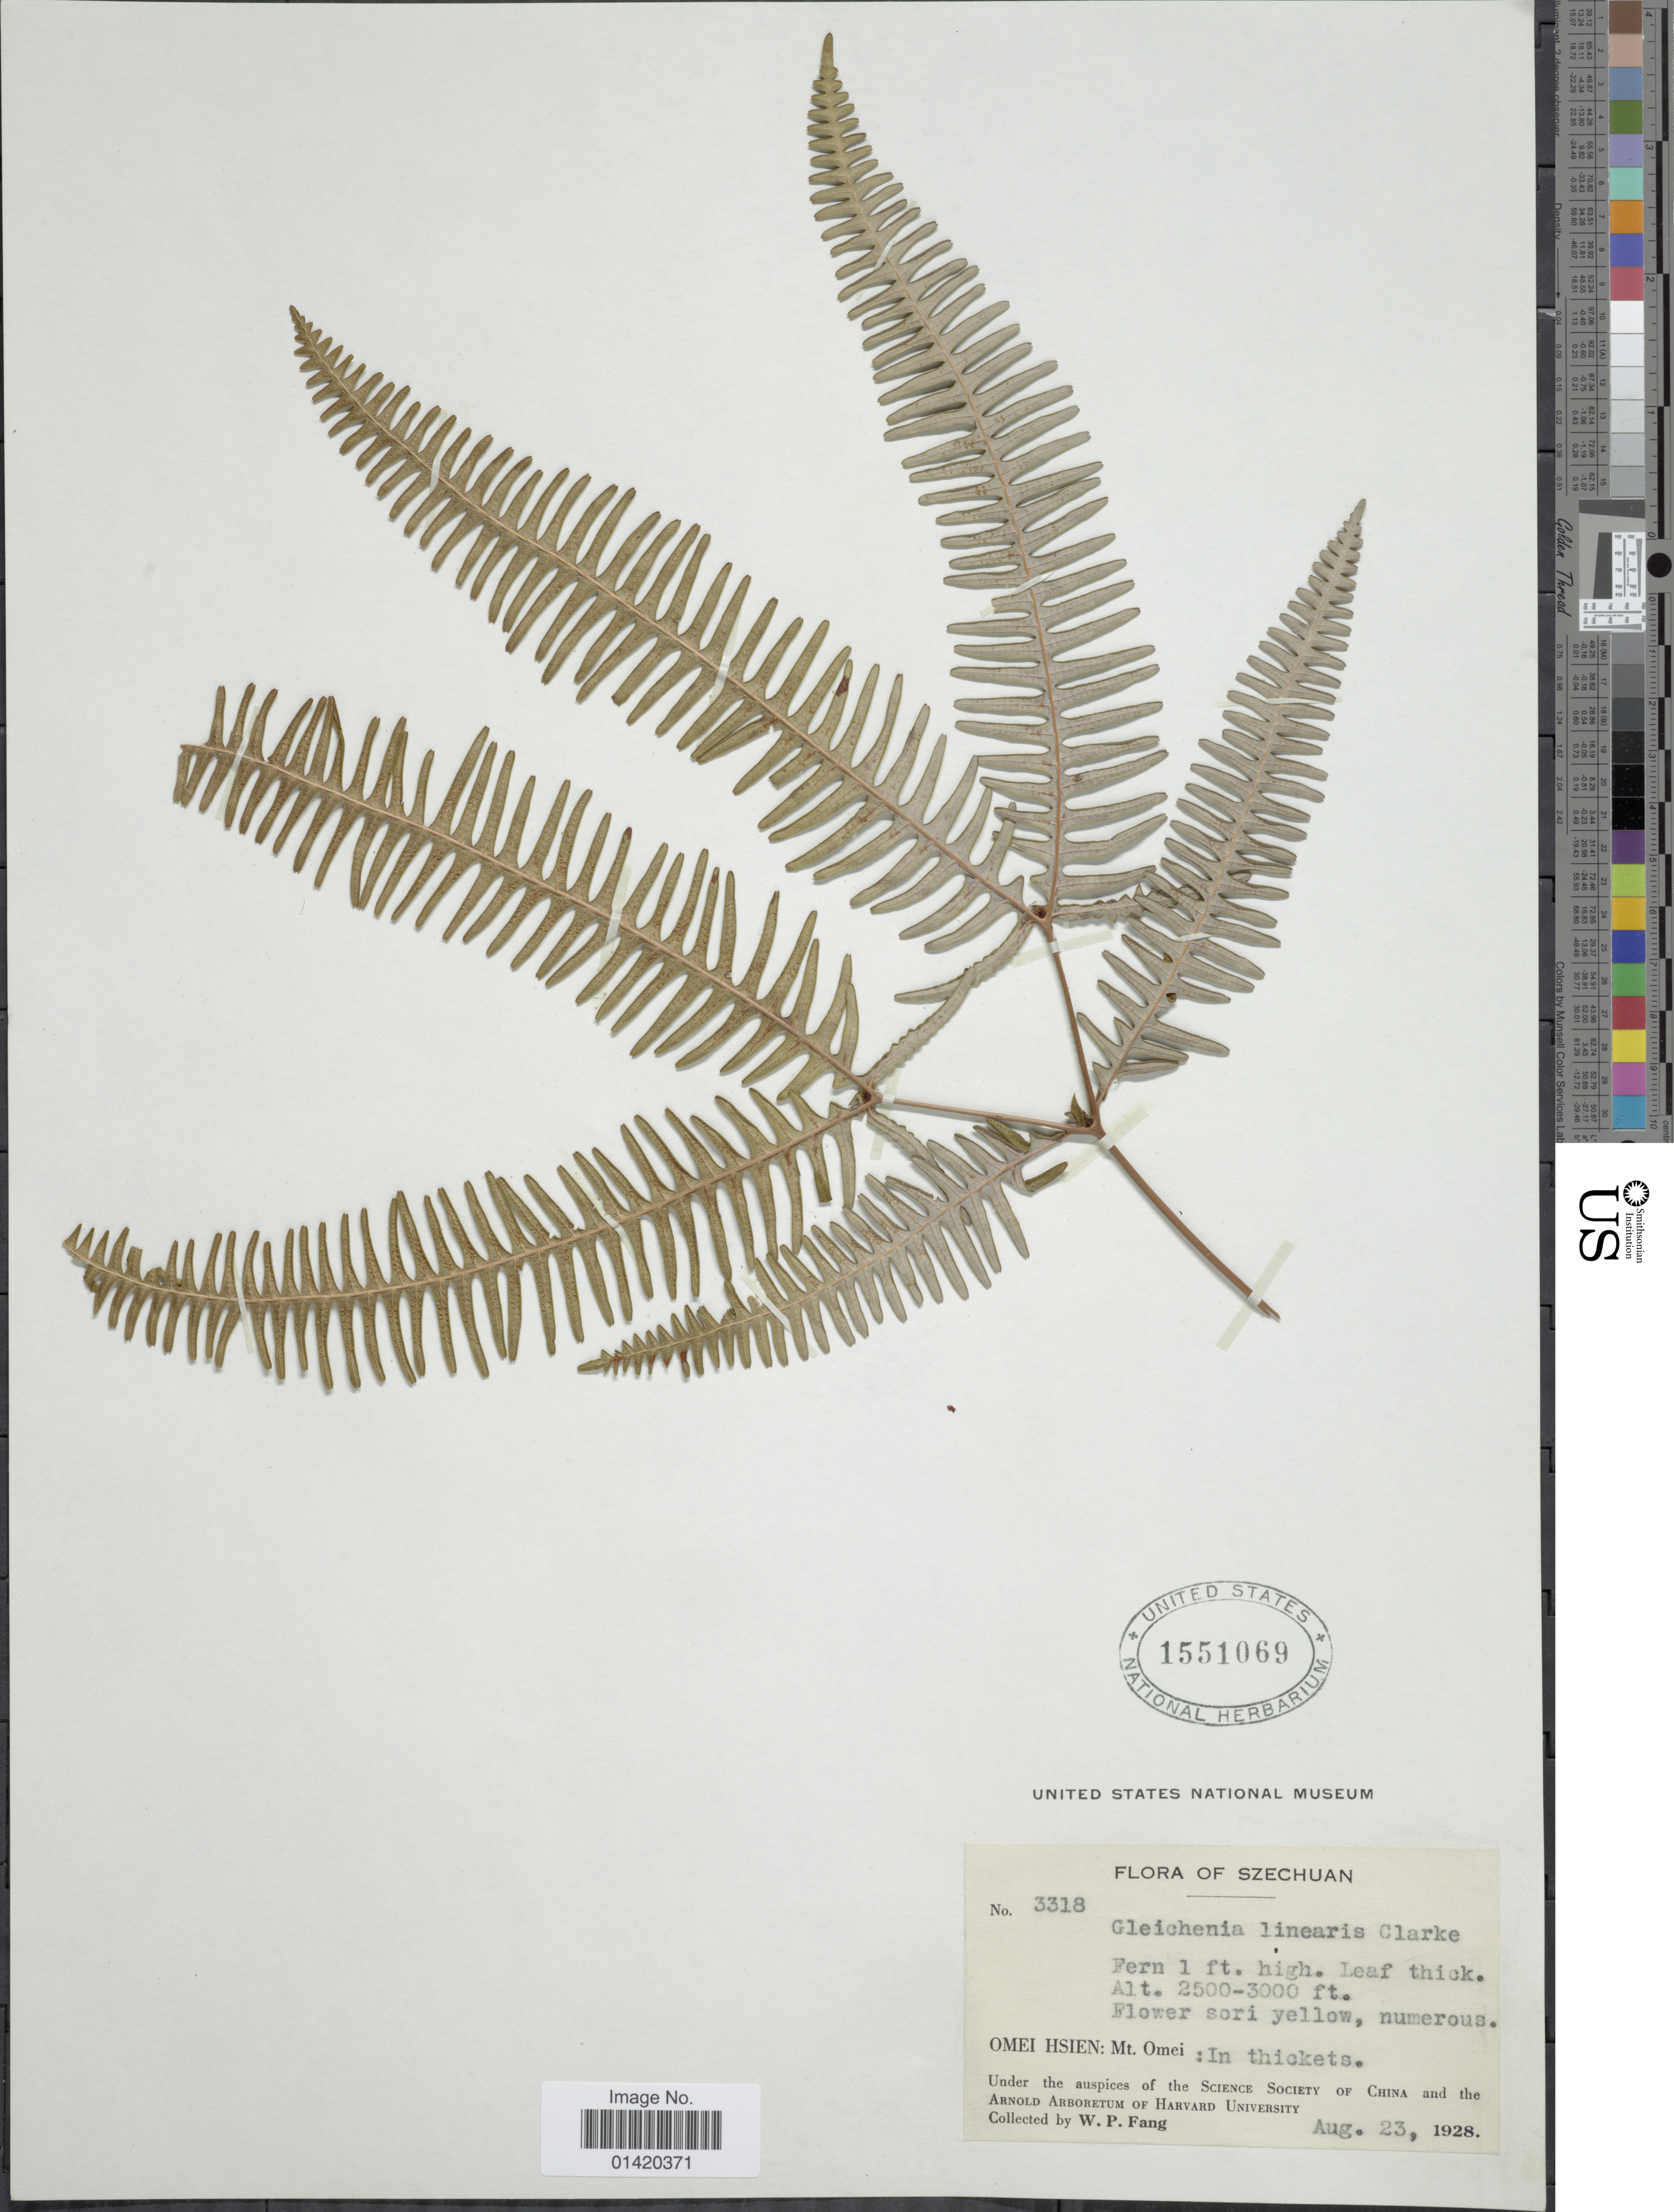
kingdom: Plantae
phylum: Tracheophyta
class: Polypodiopsida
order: Gleicheniales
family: Gleicheniaceae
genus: Dicranopteris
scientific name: Dicranopteris linearis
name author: (Burm. f.) Underw.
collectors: W. P. Fang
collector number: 3318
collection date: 1928-08-23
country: China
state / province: Sichuan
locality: Omei Hsien: Mt Omei: In thickets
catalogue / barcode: US 1551069